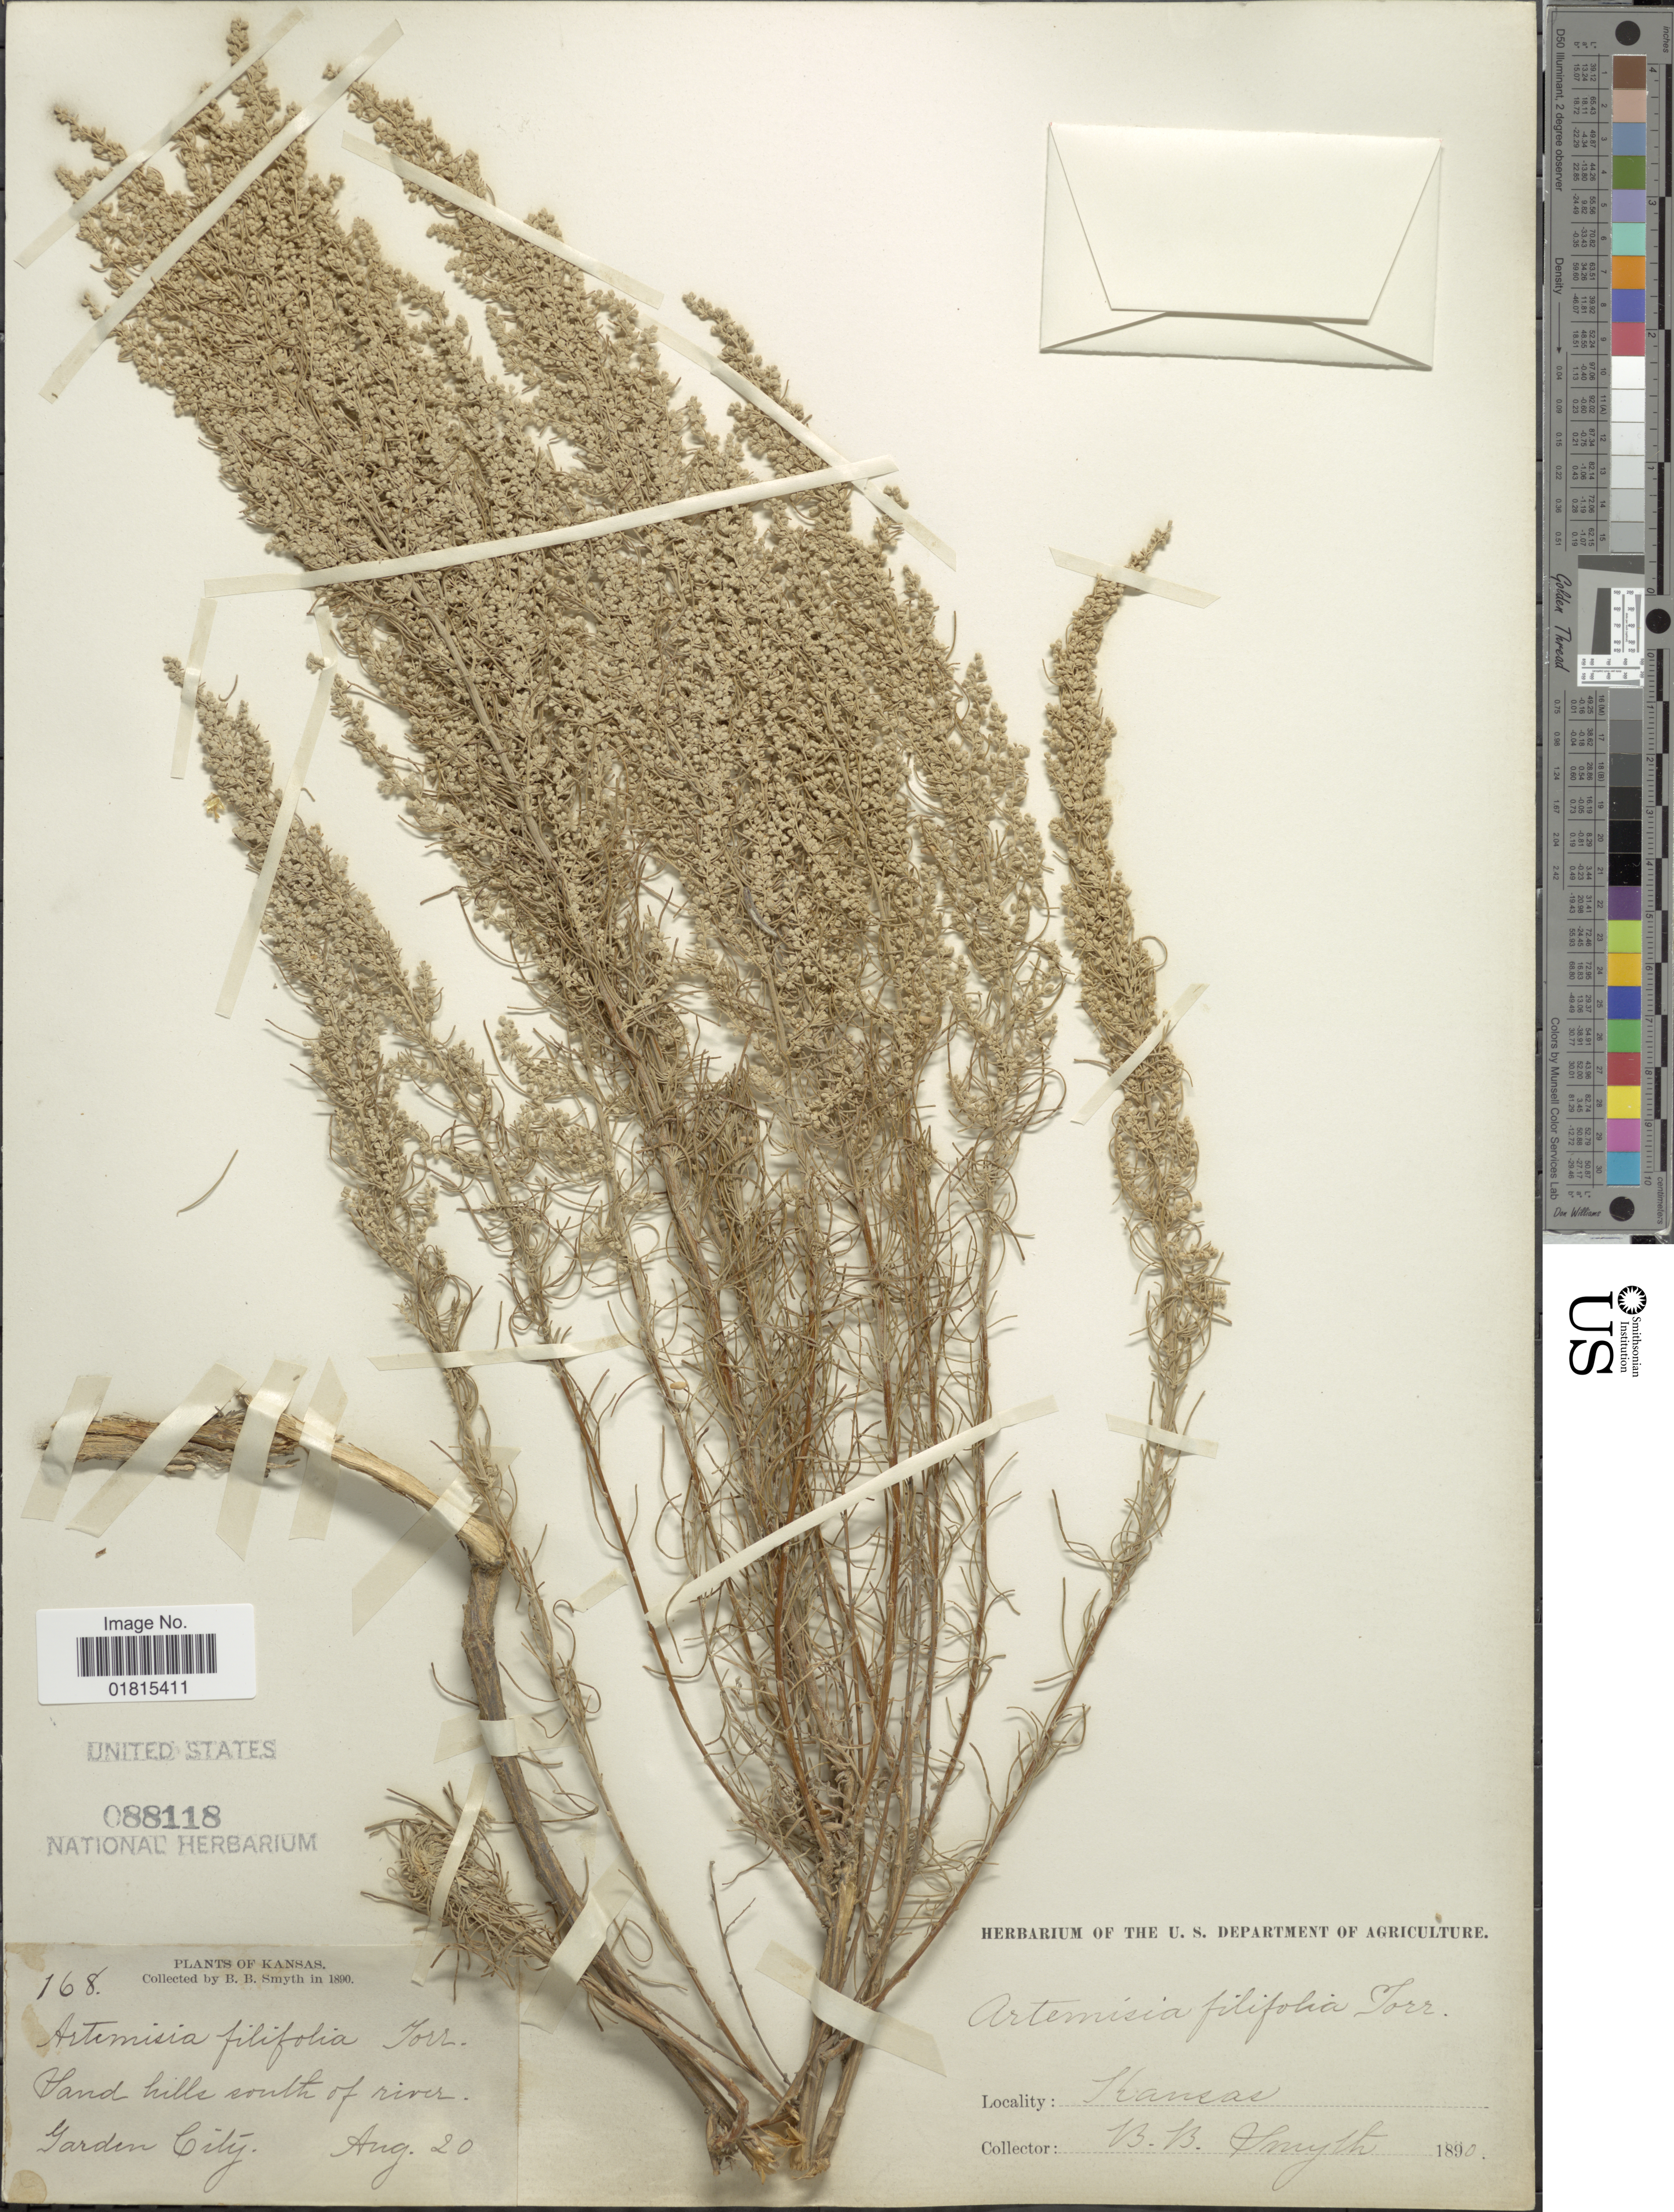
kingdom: Plantae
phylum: Tracheophyta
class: Magnoliopsida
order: Asterales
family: Asteraceae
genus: Artemisia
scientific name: Artemisia filifolia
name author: Torr.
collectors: B. Smyth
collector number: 168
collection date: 1890-08-20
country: United States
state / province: Kansas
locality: Sand hills south of river. Garden City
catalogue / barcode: US 88118